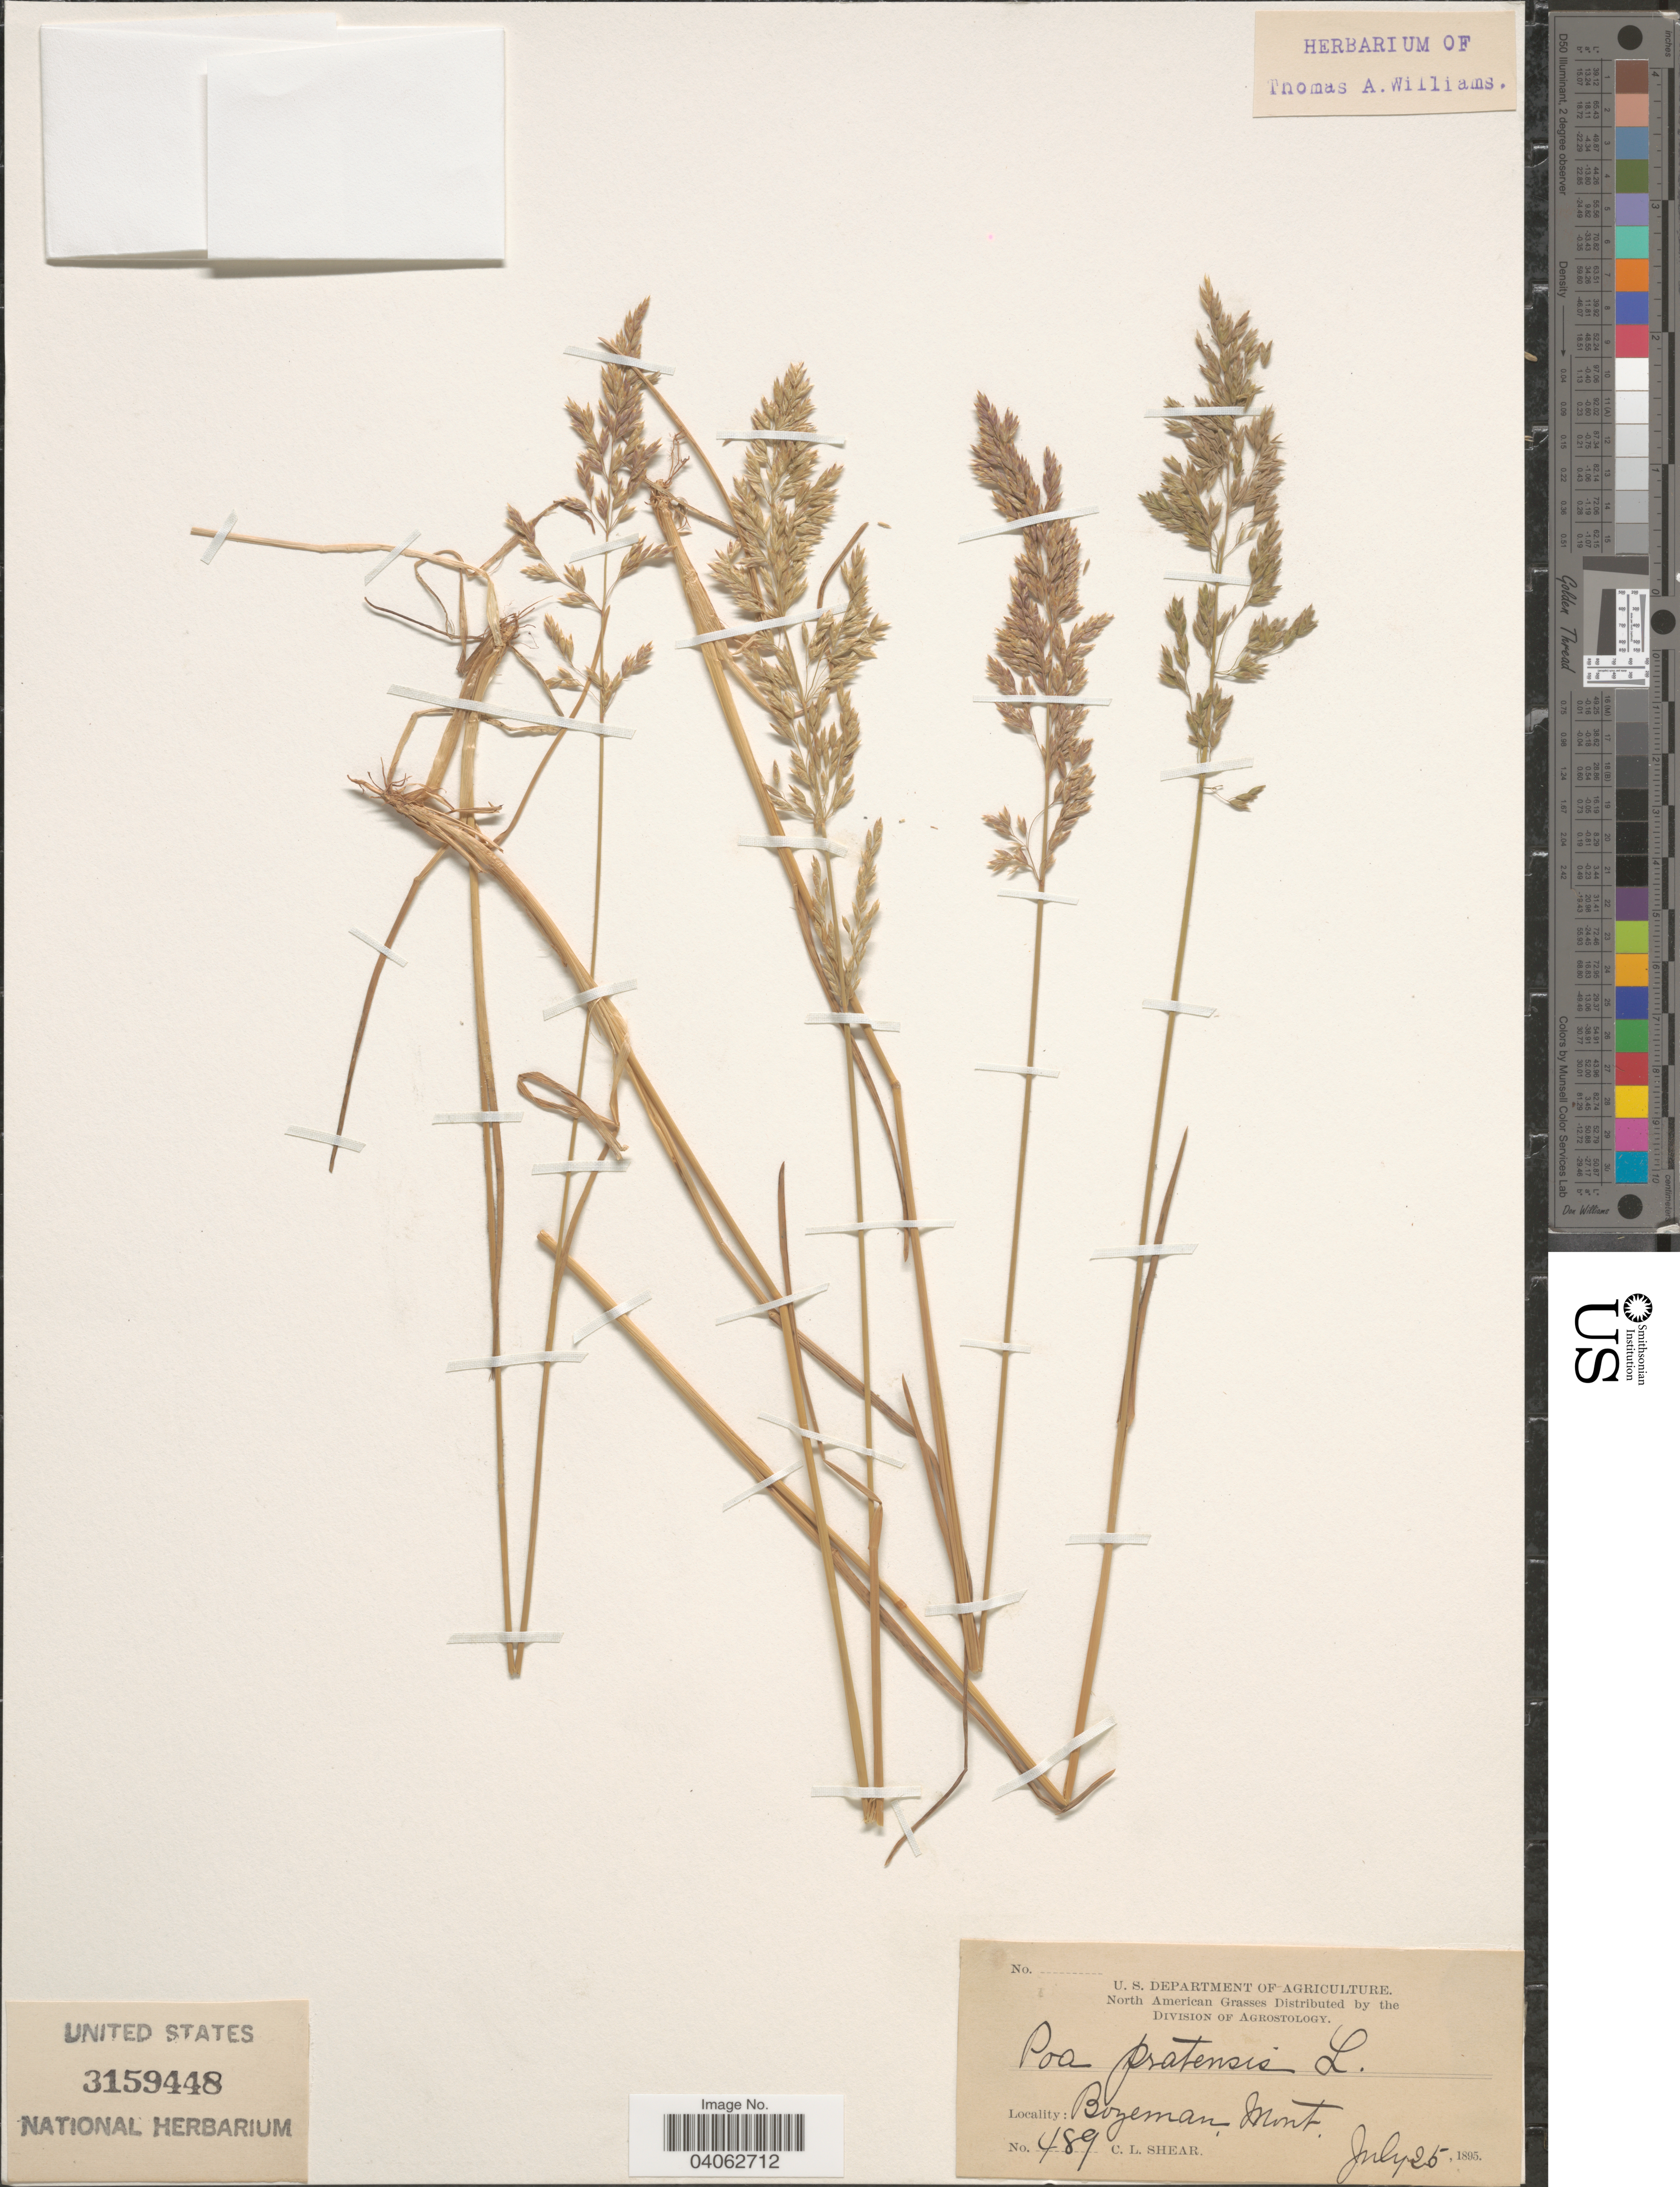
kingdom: Plantae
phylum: Tracheophyta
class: Liliopsida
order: Poales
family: Poaceae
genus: Poa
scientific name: Poa pratensis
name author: L.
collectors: C. L. Shear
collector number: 489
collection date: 1895-07-25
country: United States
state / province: Montana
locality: Bozeman.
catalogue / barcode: US 3159448